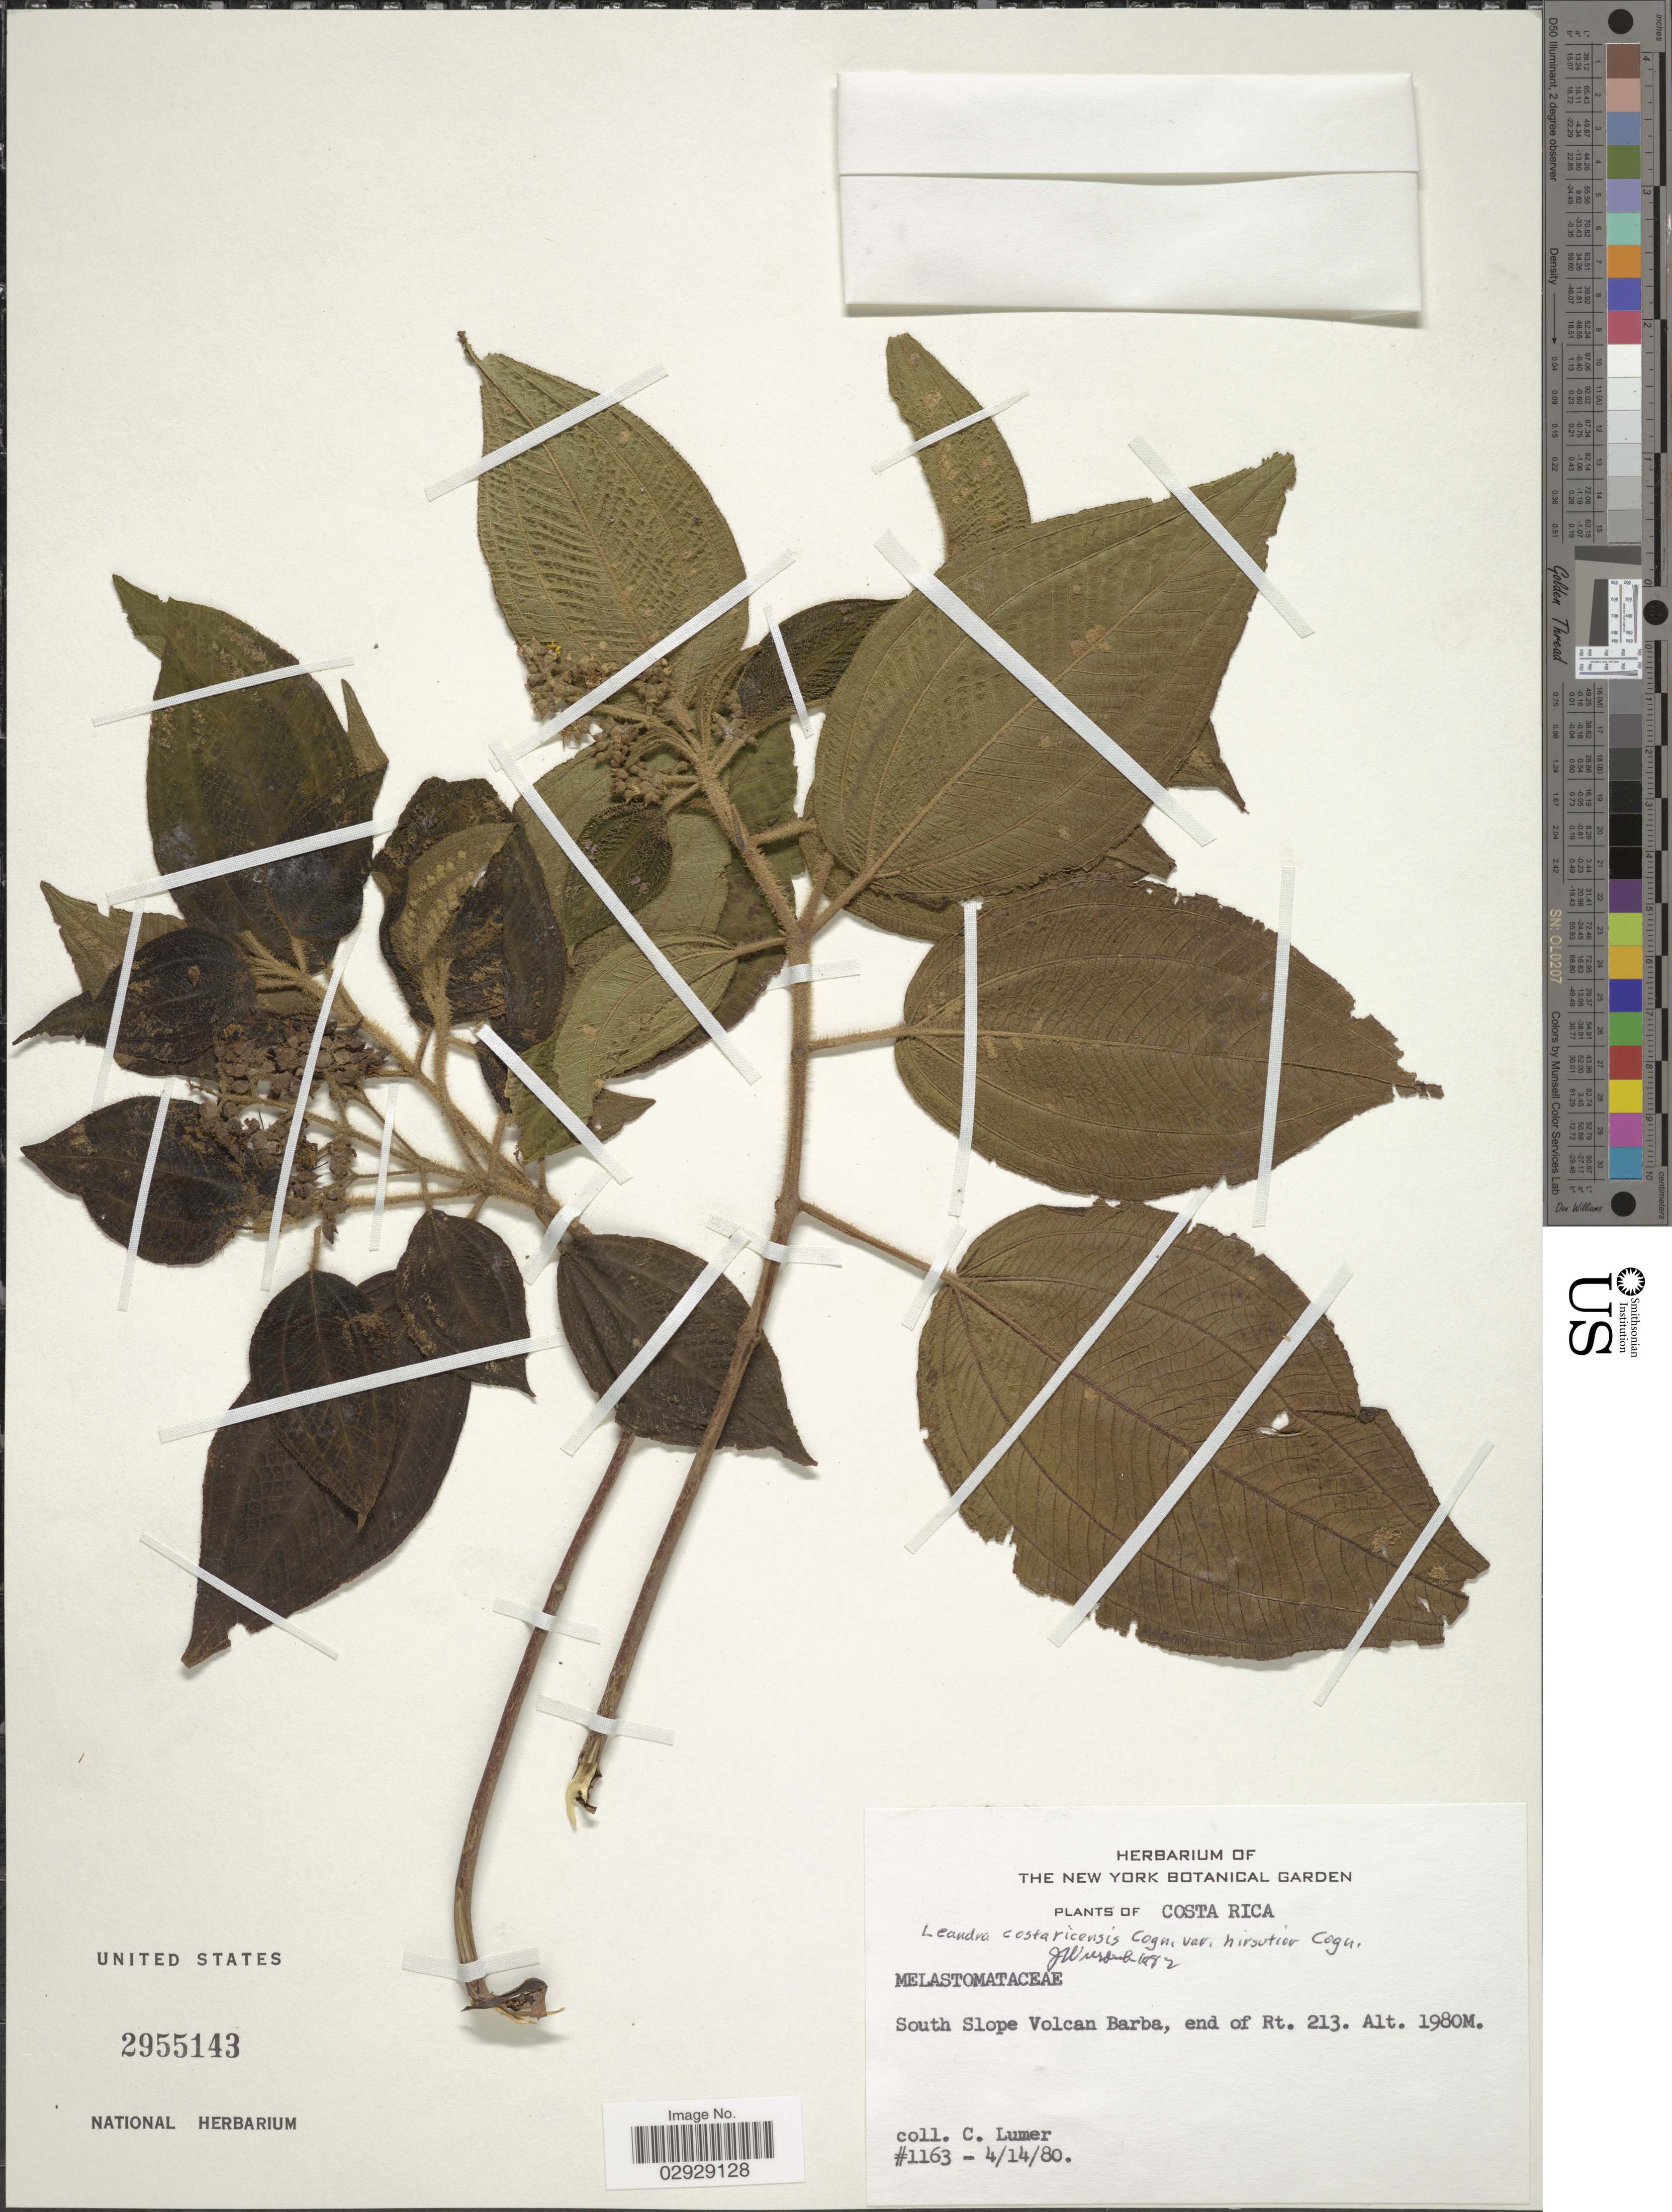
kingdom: Plantae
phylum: Tracheophyta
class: Magnoliopsida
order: Myrtales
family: Melastomataceae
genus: Leandra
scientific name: Leandra costaricensis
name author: Cogn.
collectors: C. Lumer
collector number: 1163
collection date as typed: Transcribed d/m/y: 14/4/80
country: Costa Rica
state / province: Heredia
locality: South Slope Volcan Barba, end of Rt. 213.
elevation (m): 1980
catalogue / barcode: US 2955143